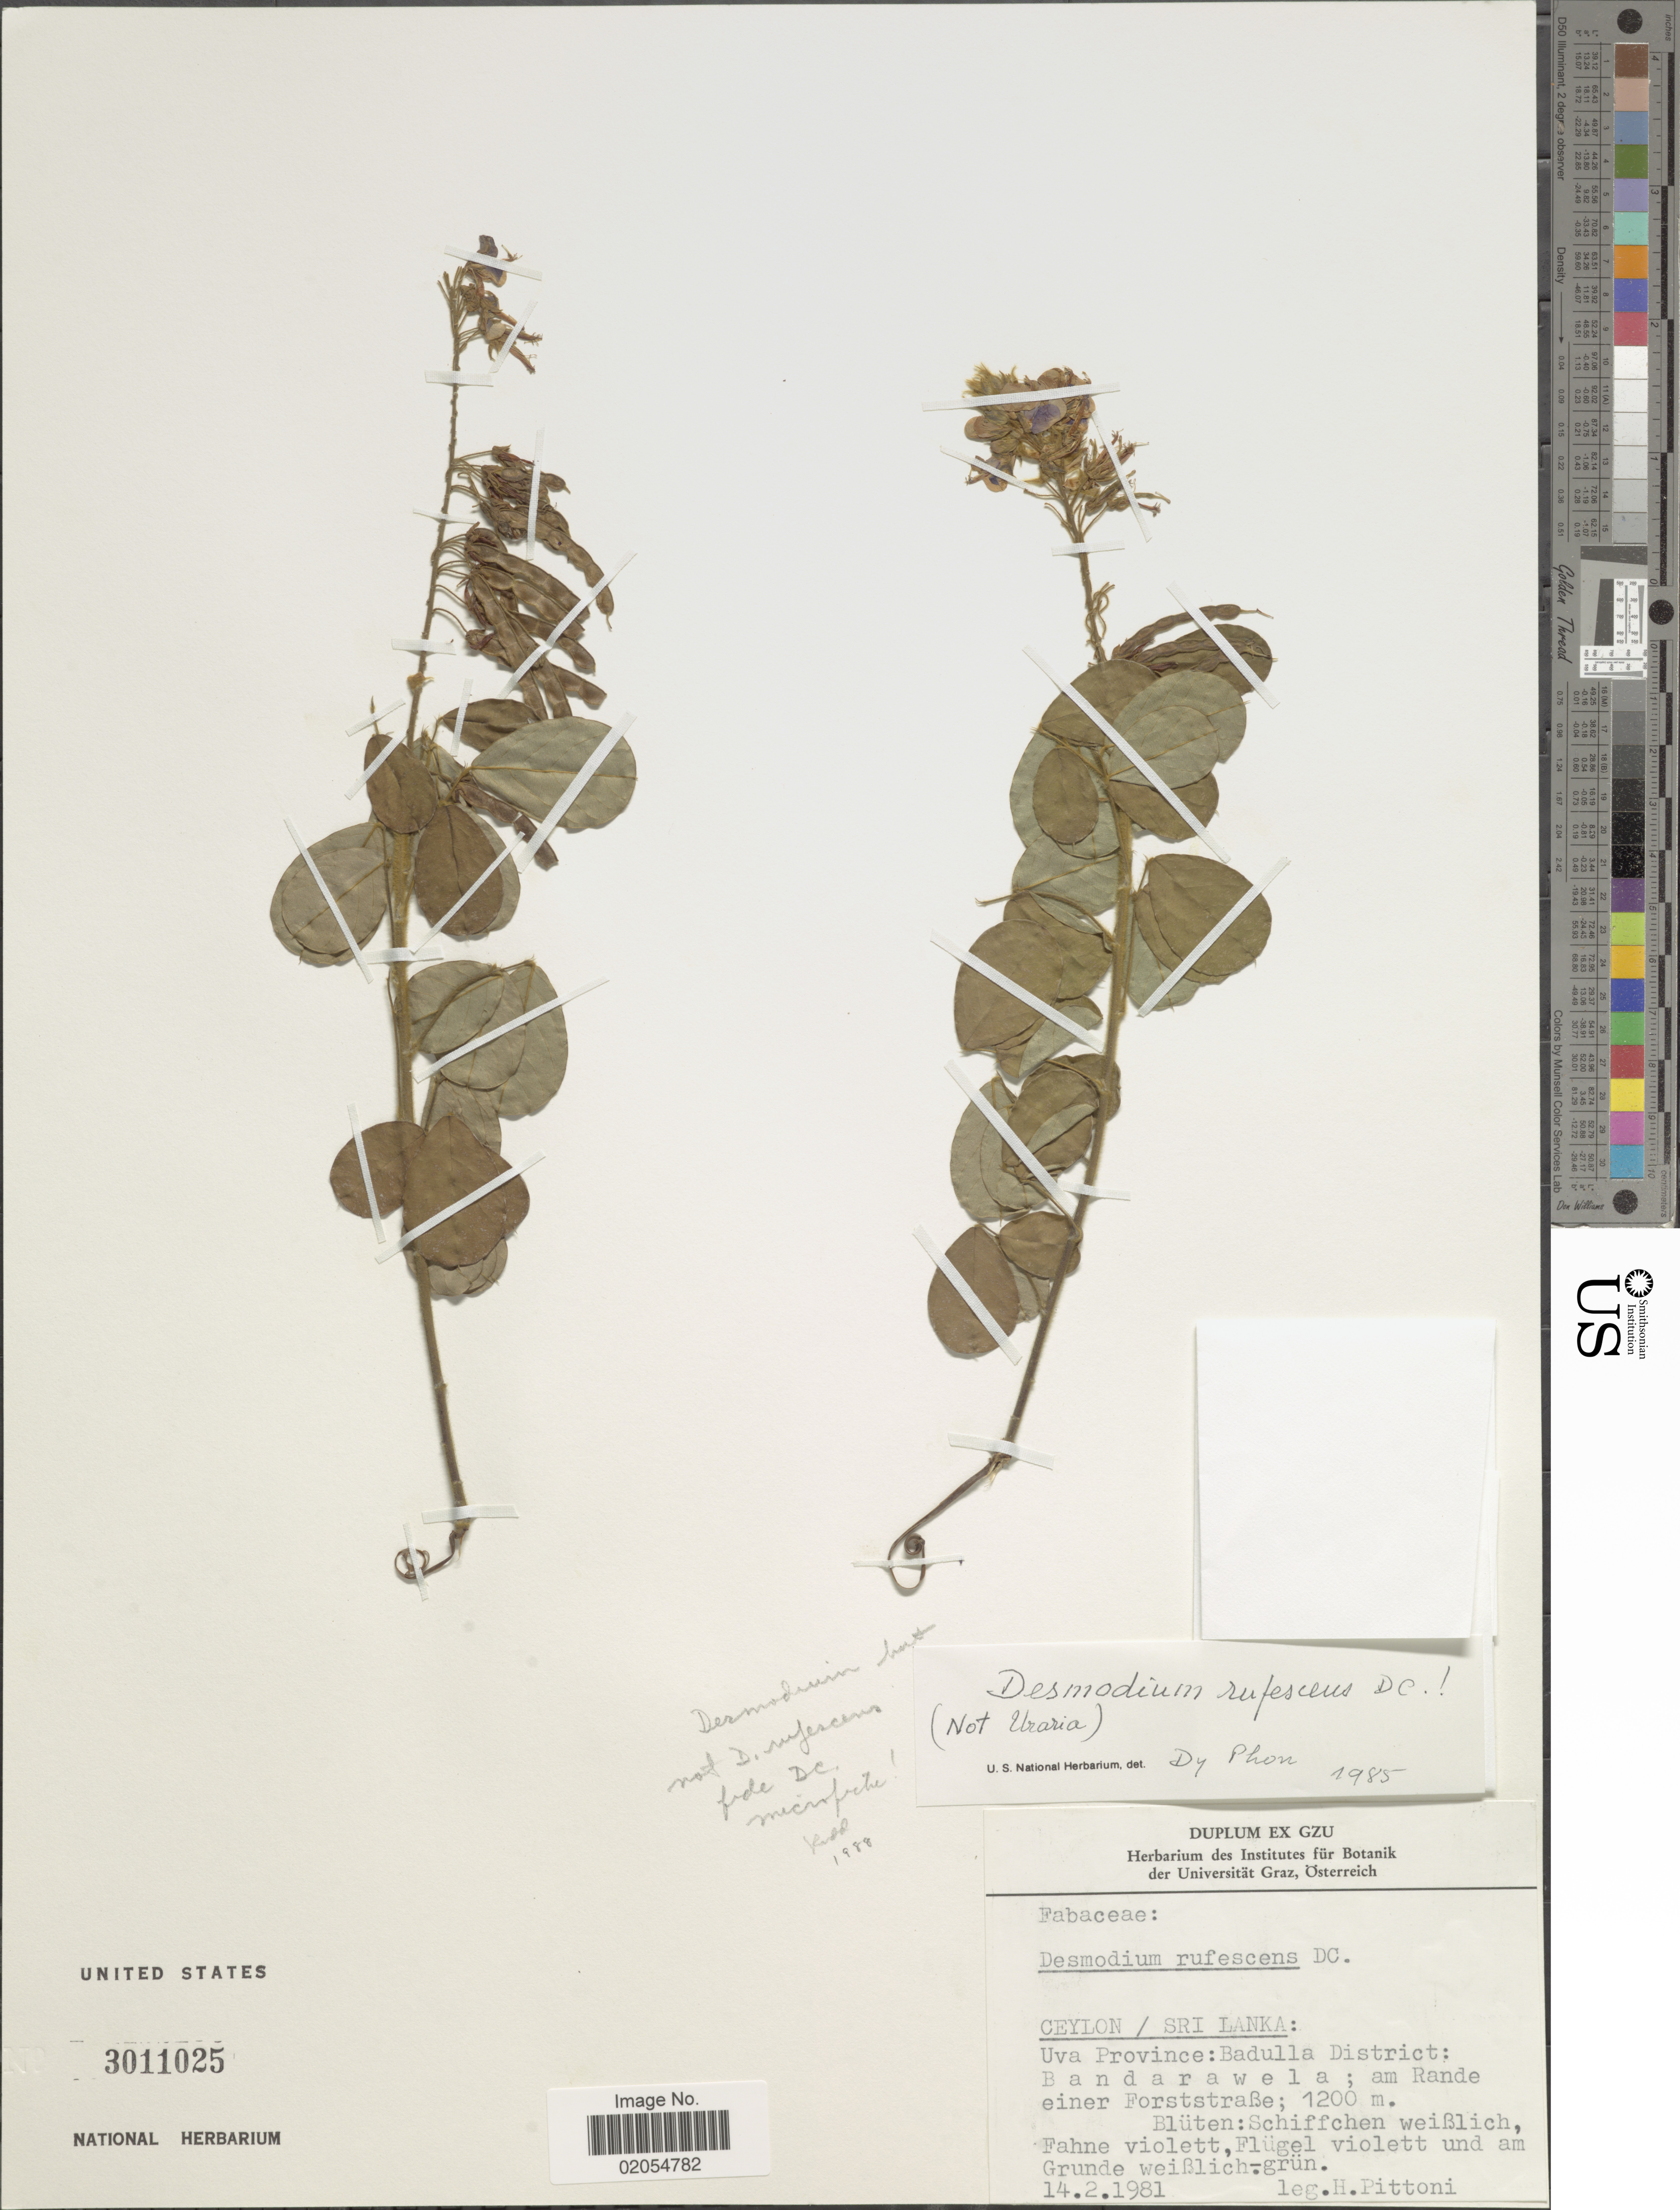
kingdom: Plantae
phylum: Tracheophyta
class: Magnoliopsida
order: Fabales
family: Fabaceae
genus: Grona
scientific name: Grona ferruginea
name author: (Wall. ex Thwaites) H. Ohashi & K. Ohashi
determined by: Strong, Mark T., (BOT), Smithsonian Institution - National Museum of Natural History (UNITED STATES)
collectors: H. Pittoni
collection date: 1981-02-14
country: Sri Lanka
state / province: Uva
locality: Ceylon. Badulla District: Bandarawela; am Rande einer Forststraße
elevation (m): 1200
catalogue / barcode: US 3011025